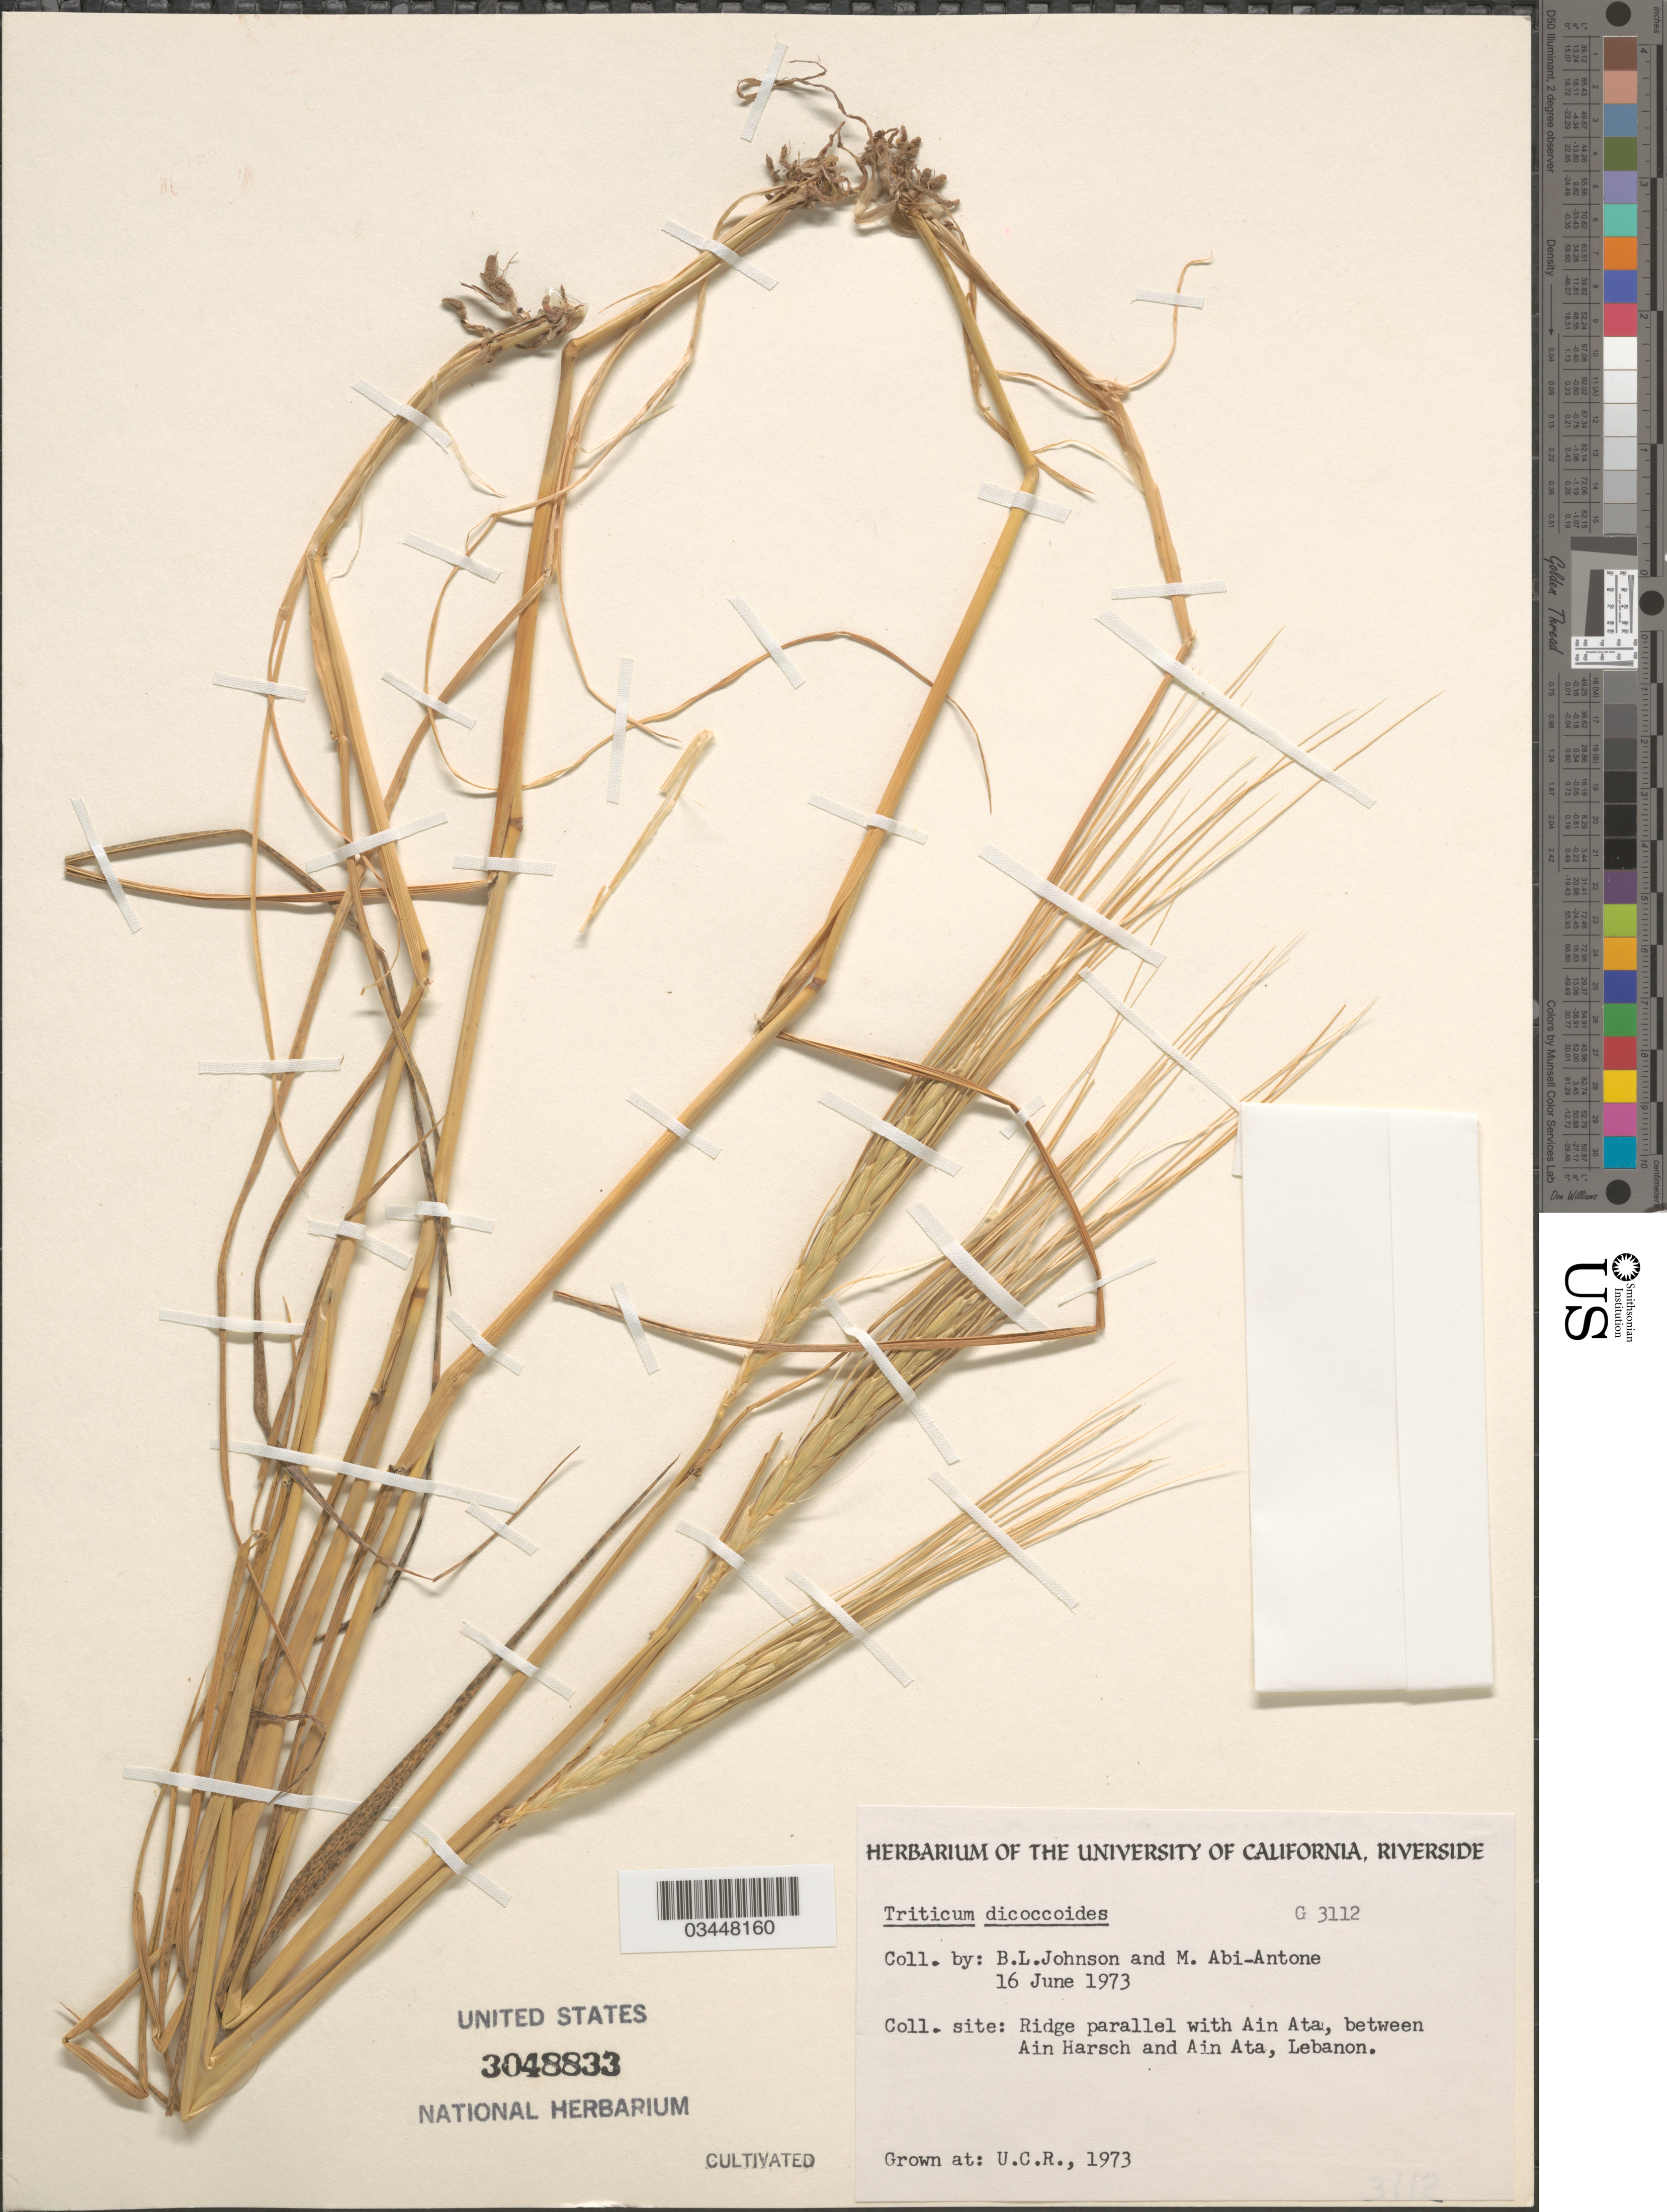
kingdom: Plantae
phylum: Tracheophyta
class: Liliopsida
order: Poales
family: Poaceae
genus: Triticum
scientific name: Triticum dicoccoides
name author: (Körn.) Körn. ex Schweinf.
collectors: ex herb. Univ. of California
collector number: G3112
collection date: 1973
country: United States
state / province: California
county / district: Riverside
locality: U.C.R.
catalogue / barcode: US 3048833